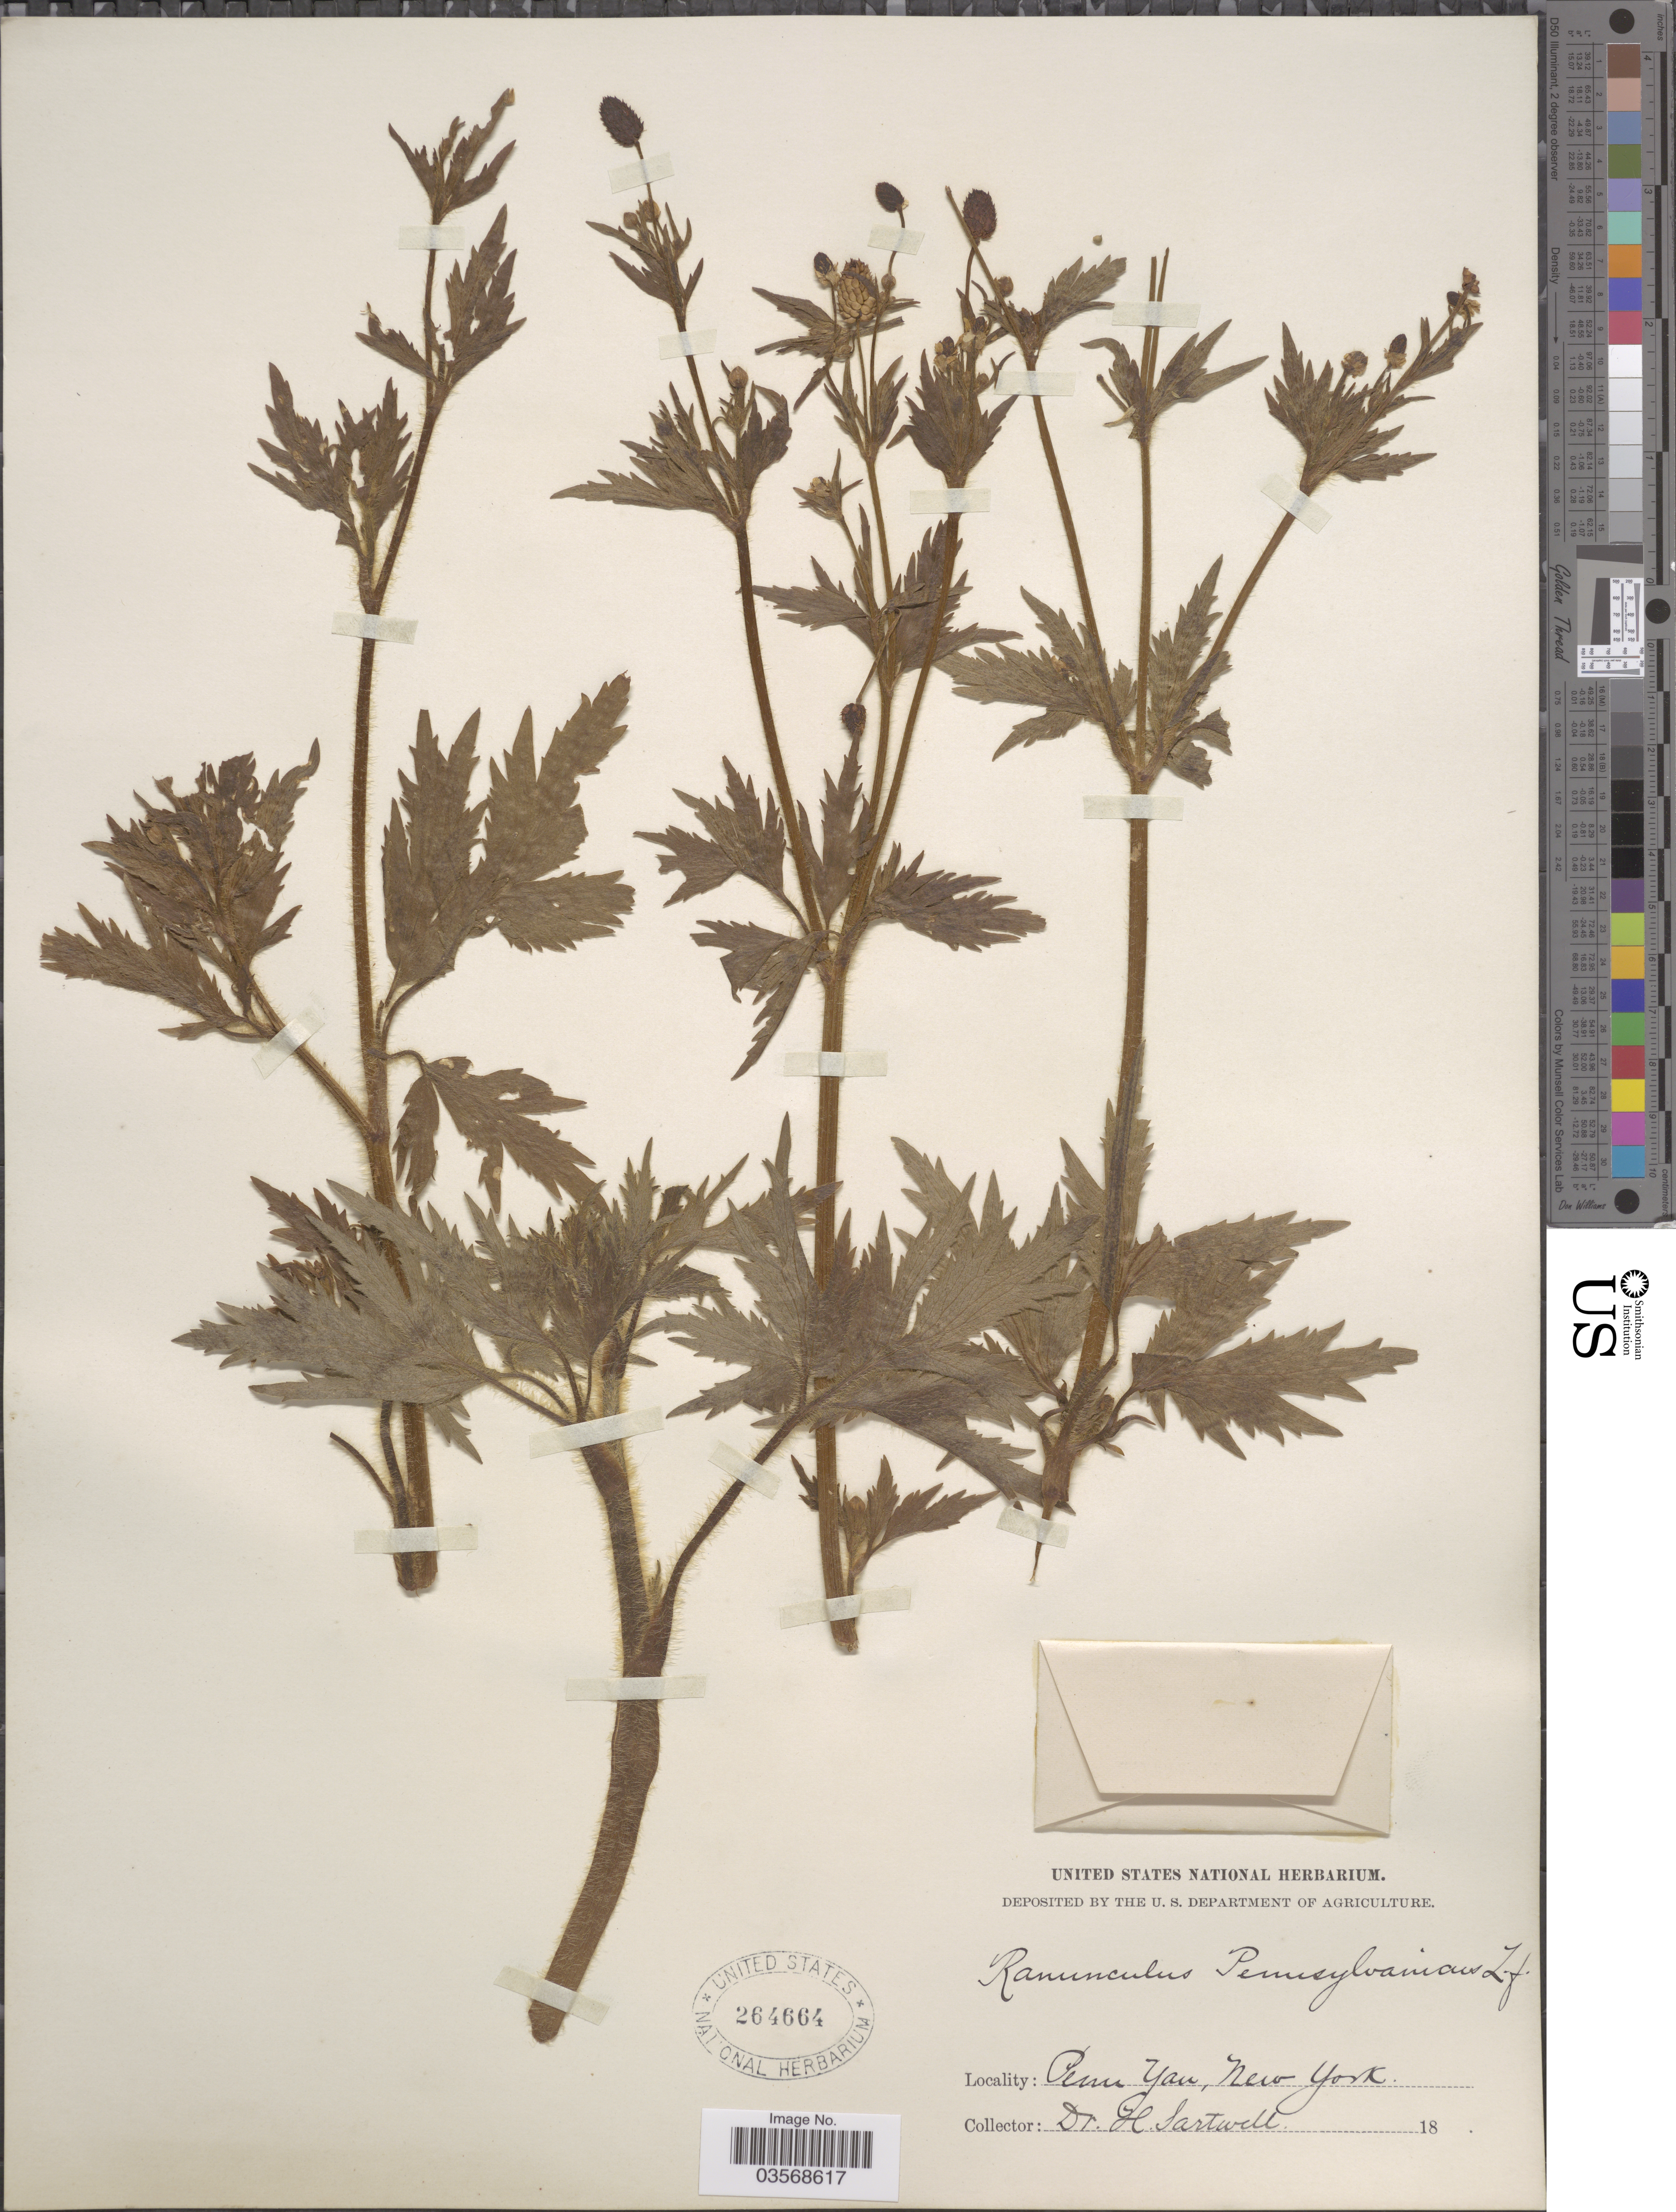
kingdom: Plantae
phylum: Tracheophyta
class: Magnoliopsida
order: Ranunculales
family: Ranunculaceae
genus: Ranunculus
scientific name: Ranunculus pensylvanicus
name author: L. f.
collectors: H. P. Sartwell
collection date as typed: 18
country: United States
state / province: New York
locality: Penn Yan.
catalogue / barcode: US 264664